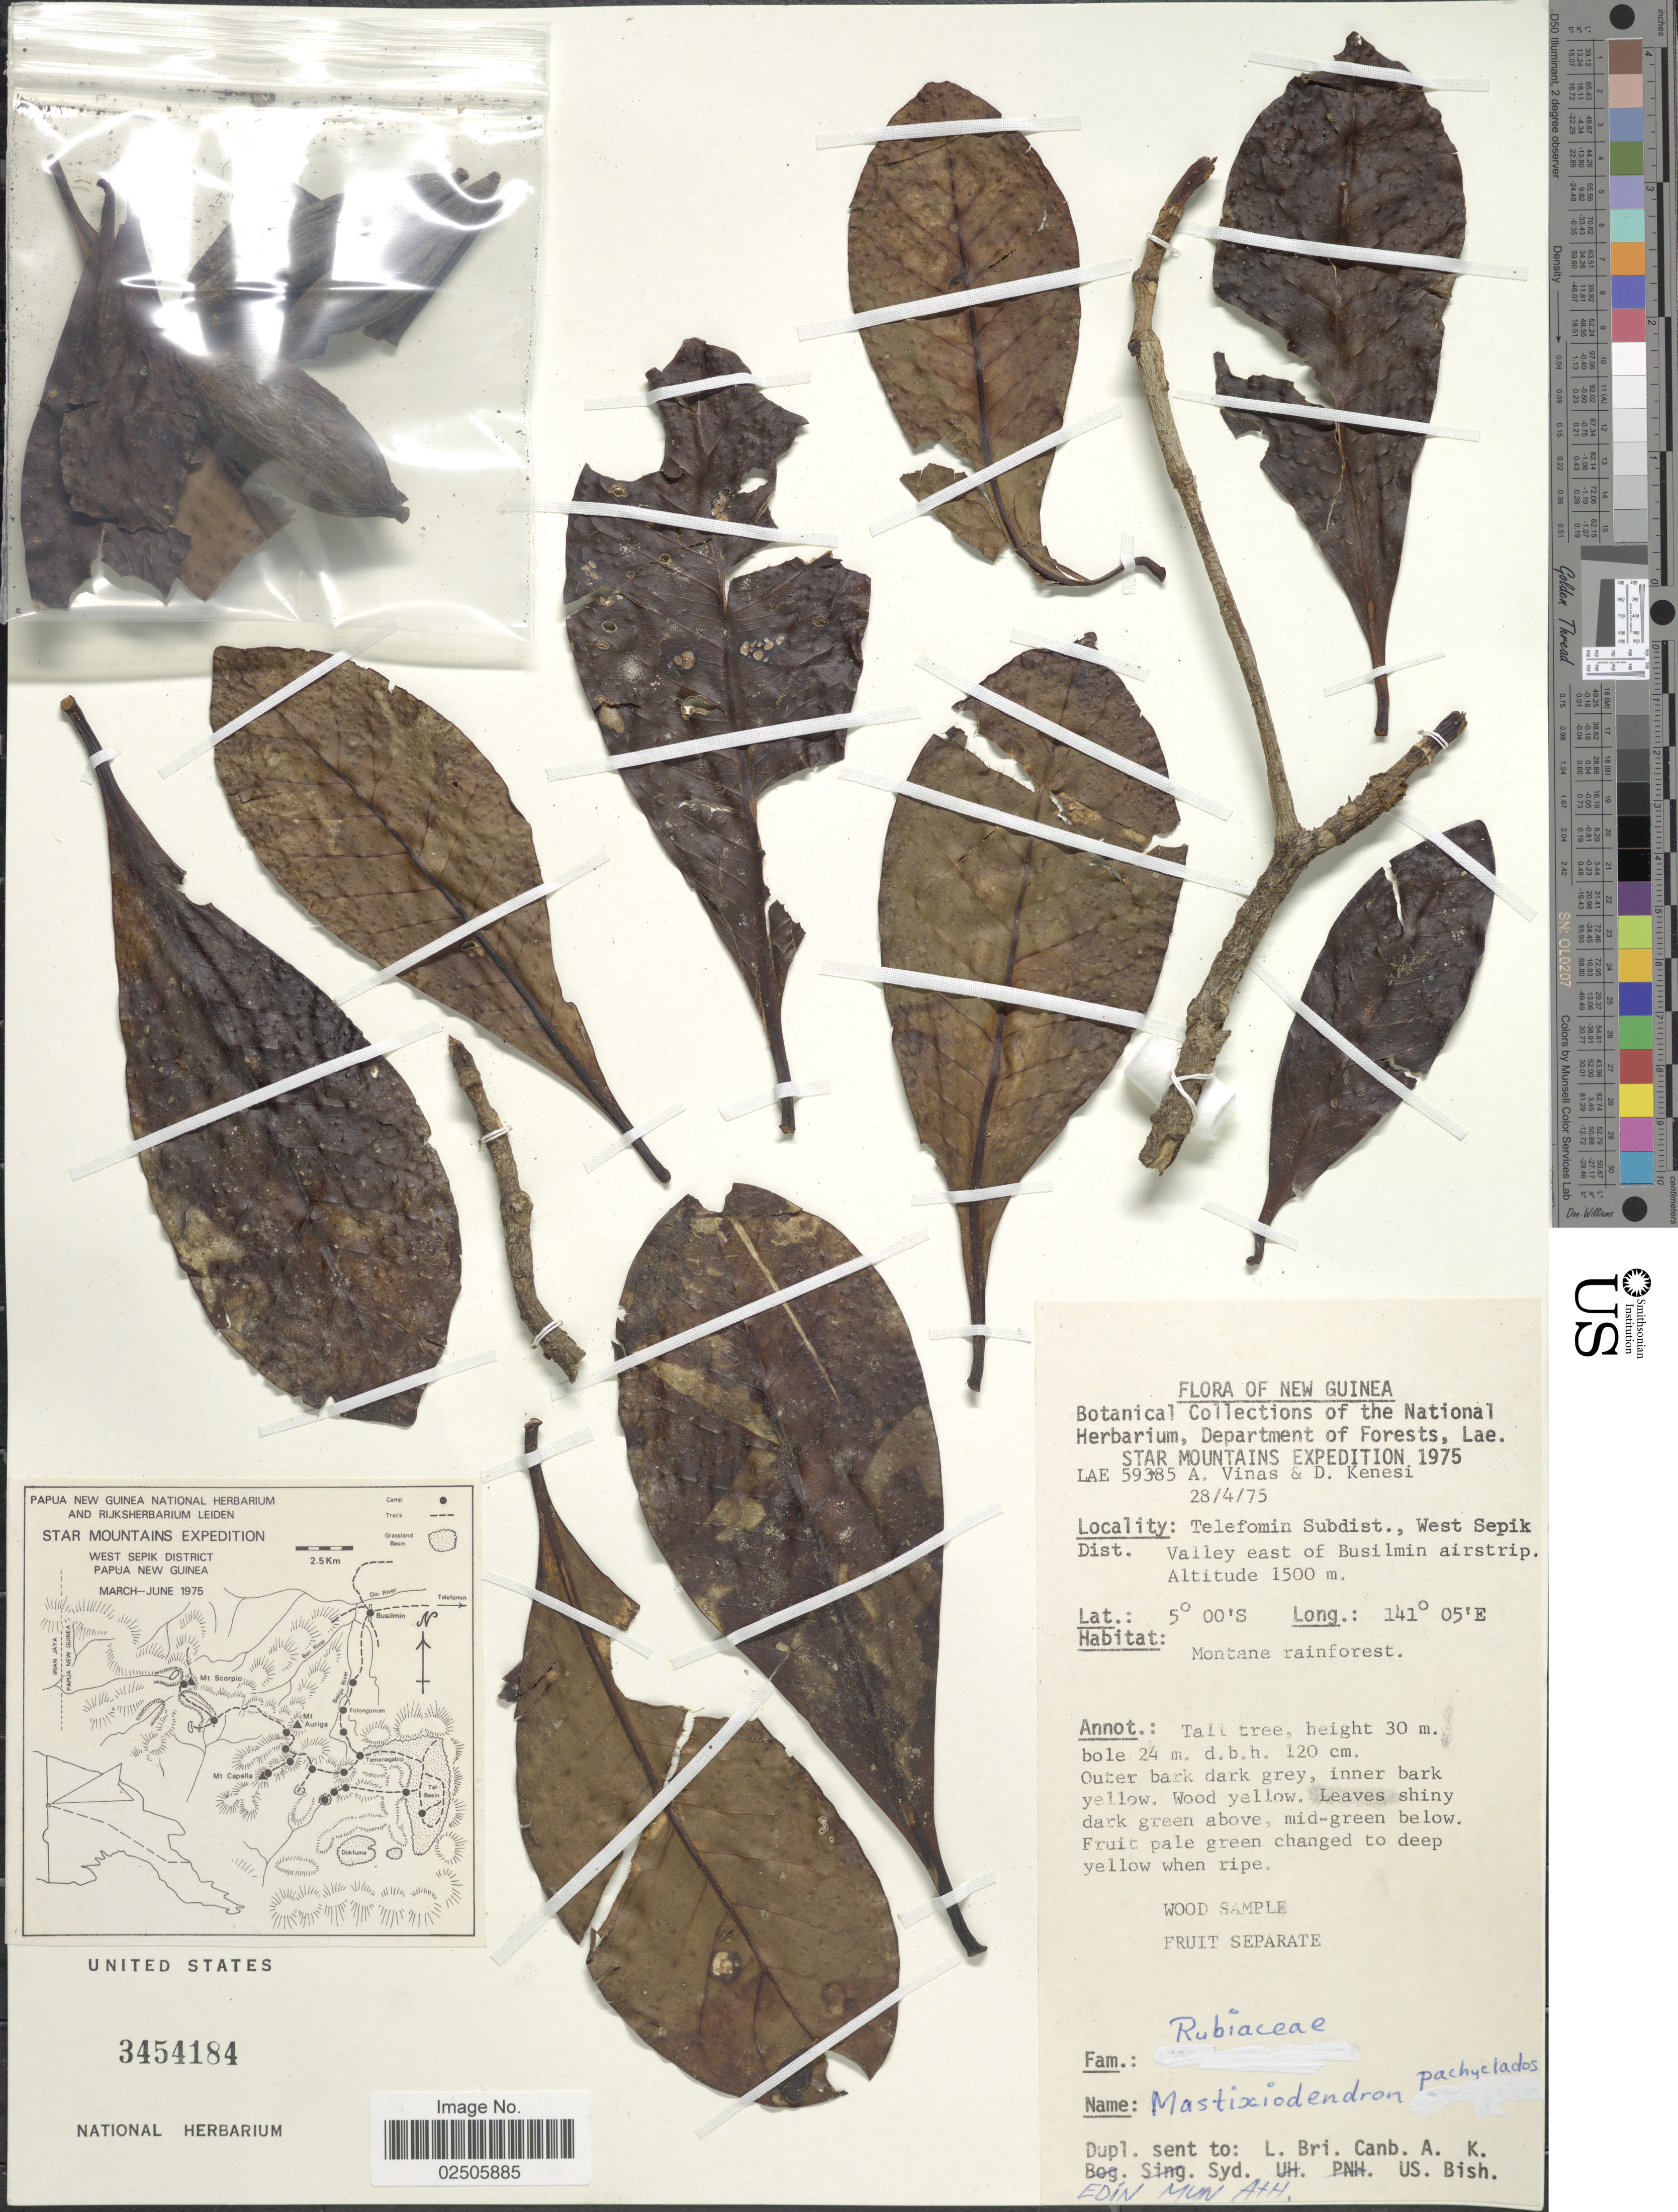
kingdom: Plantae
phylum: Tracheophyta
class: Magnoliopsida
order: Gentianales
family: Rubiaceae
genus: Mastixiodendron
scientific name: Mastixiodendron pachyclados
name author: Melch.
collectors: A. Vinas & D. Kenesi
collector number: LAE 59385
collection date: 1975-04-28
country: Papua New Guinea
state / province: Sandaun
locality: New Guinea, Star Mountains, Telefomin Subdist., West Sepik Dist. Valley east of Busilmin airstrip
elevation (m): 1500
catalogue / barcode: US 3454184